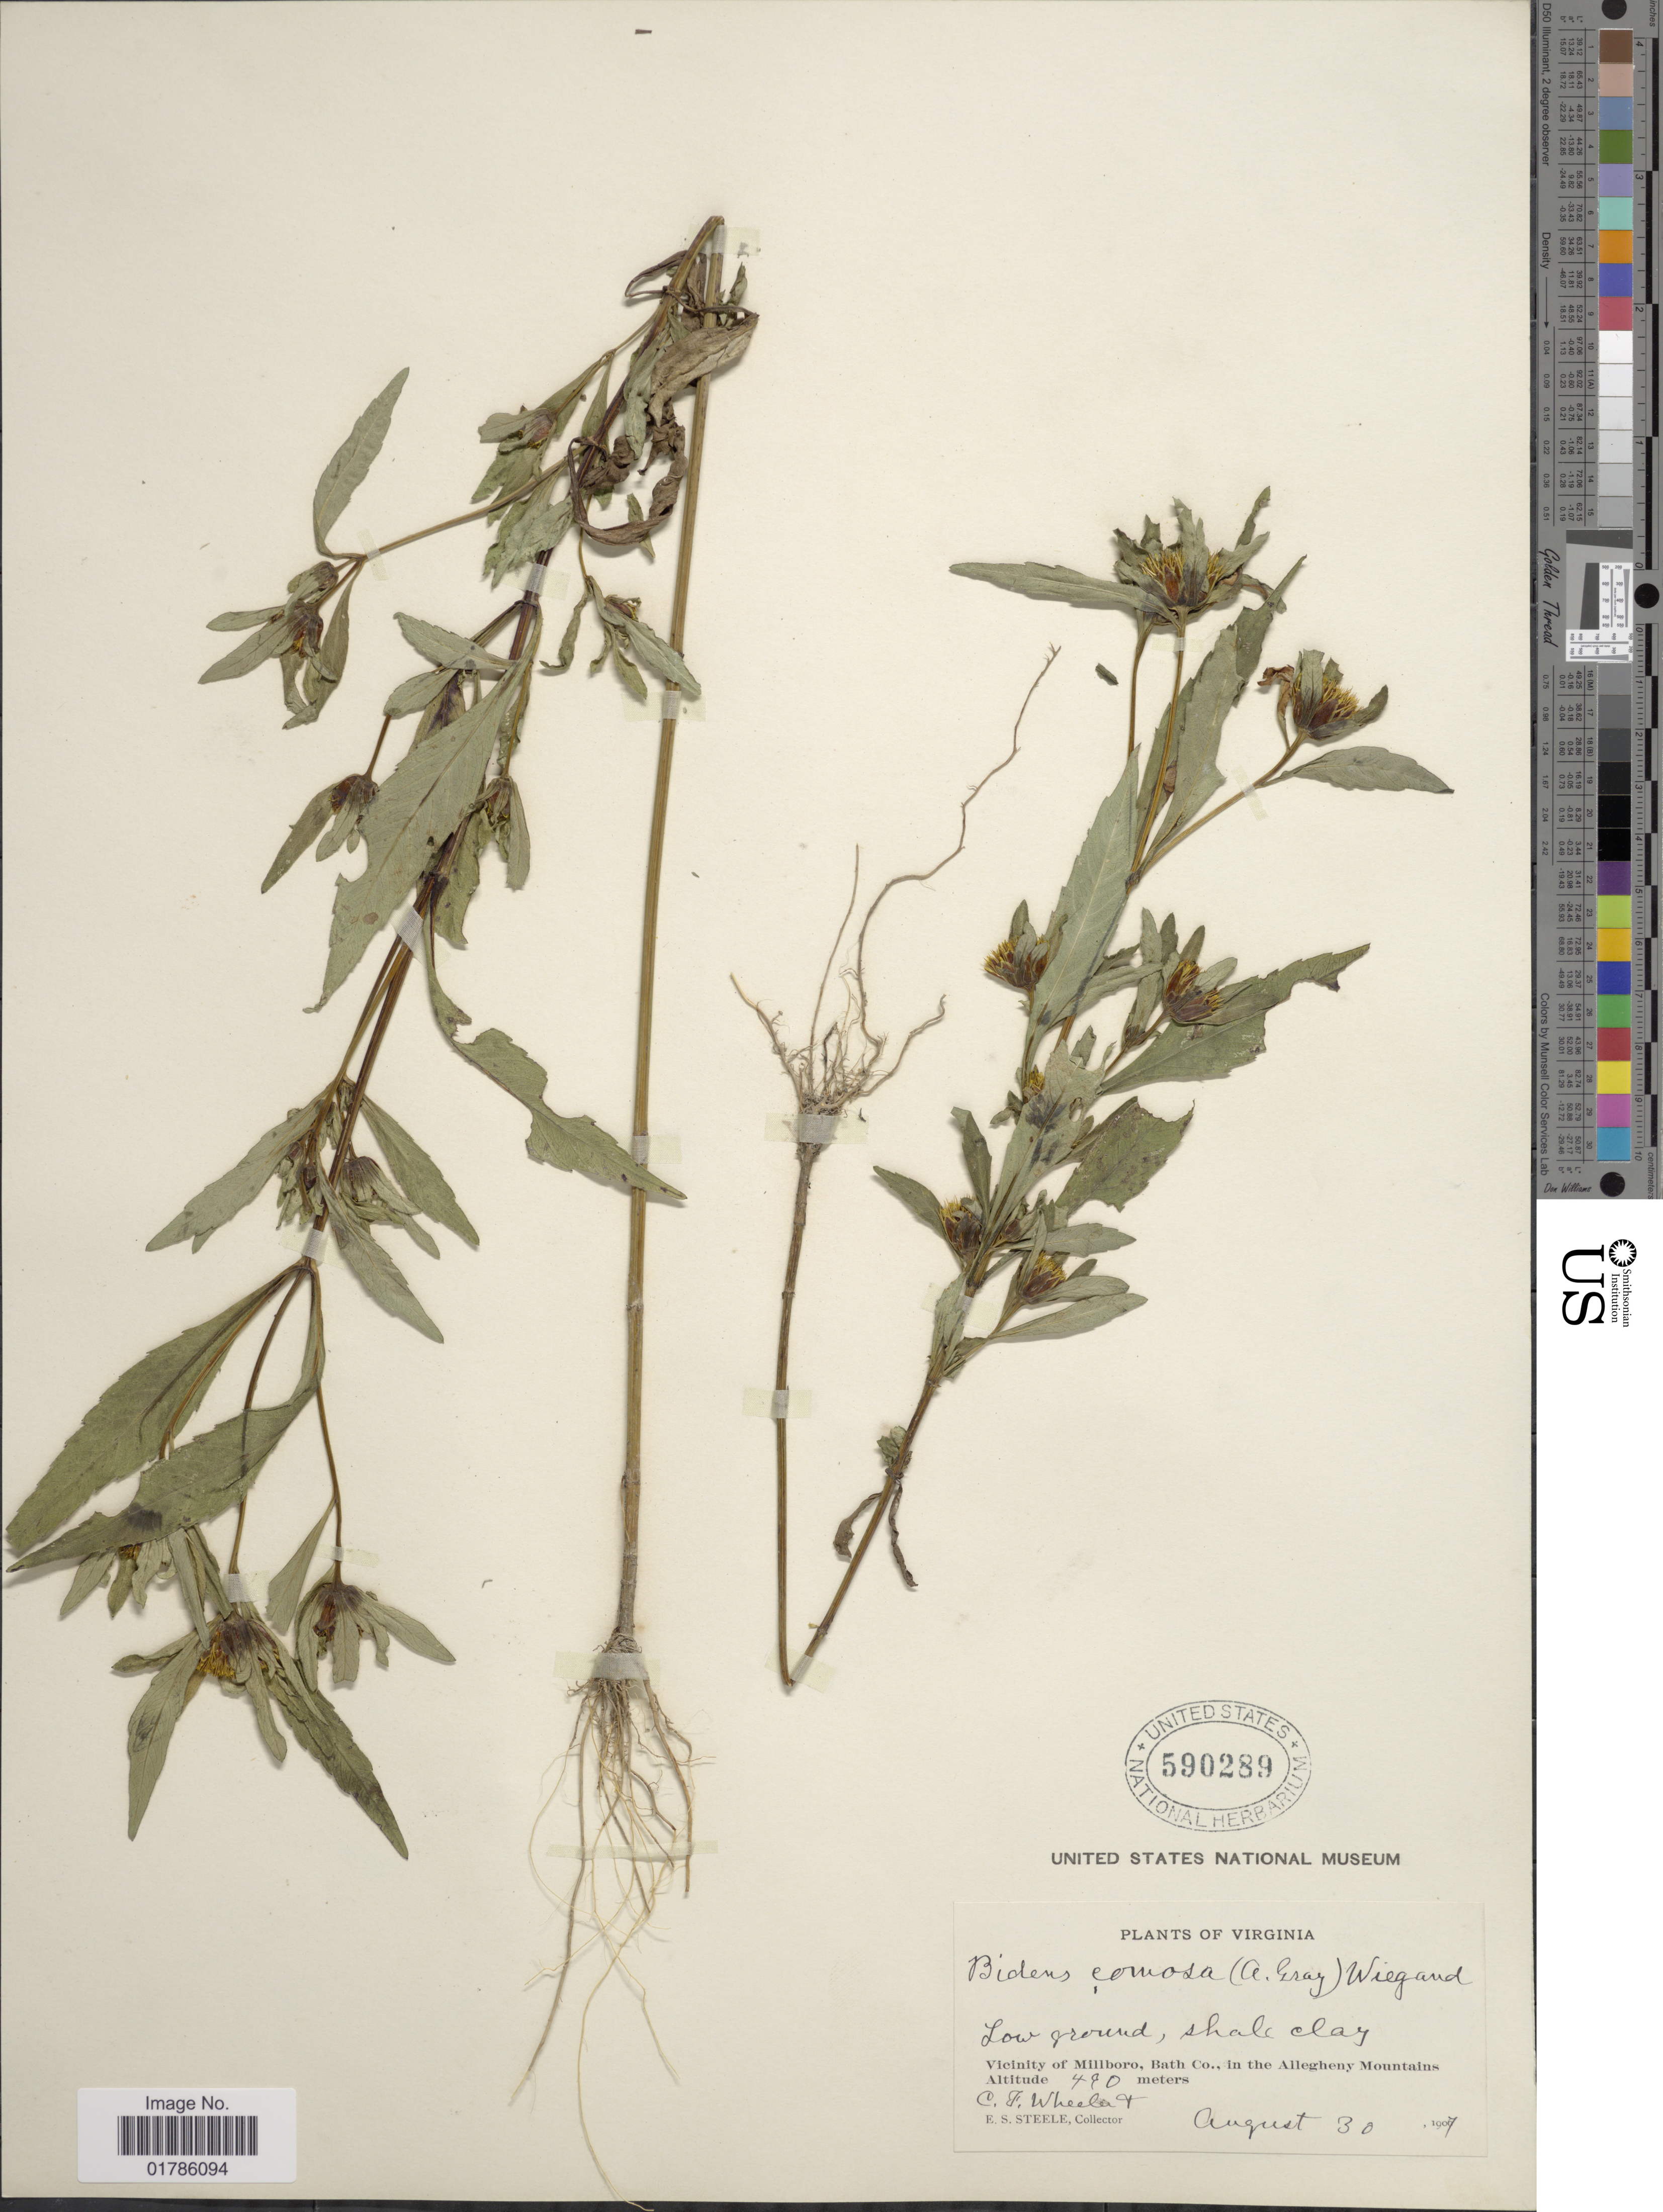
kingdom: Plantae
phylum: Tracheophyta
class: Magnoliopsida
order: Asterales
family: Asteraceae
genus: Bidens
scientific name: Bidens comosa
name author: (A. Gray) Wiegand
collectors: C. Wheeler & E. Steele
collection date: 1907-08-30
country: United States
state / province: Virginia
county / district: Bath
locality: Vicinity of Millboro, Bath Co., in the Allegheny Mountains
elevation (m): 490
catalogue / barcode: US 590289